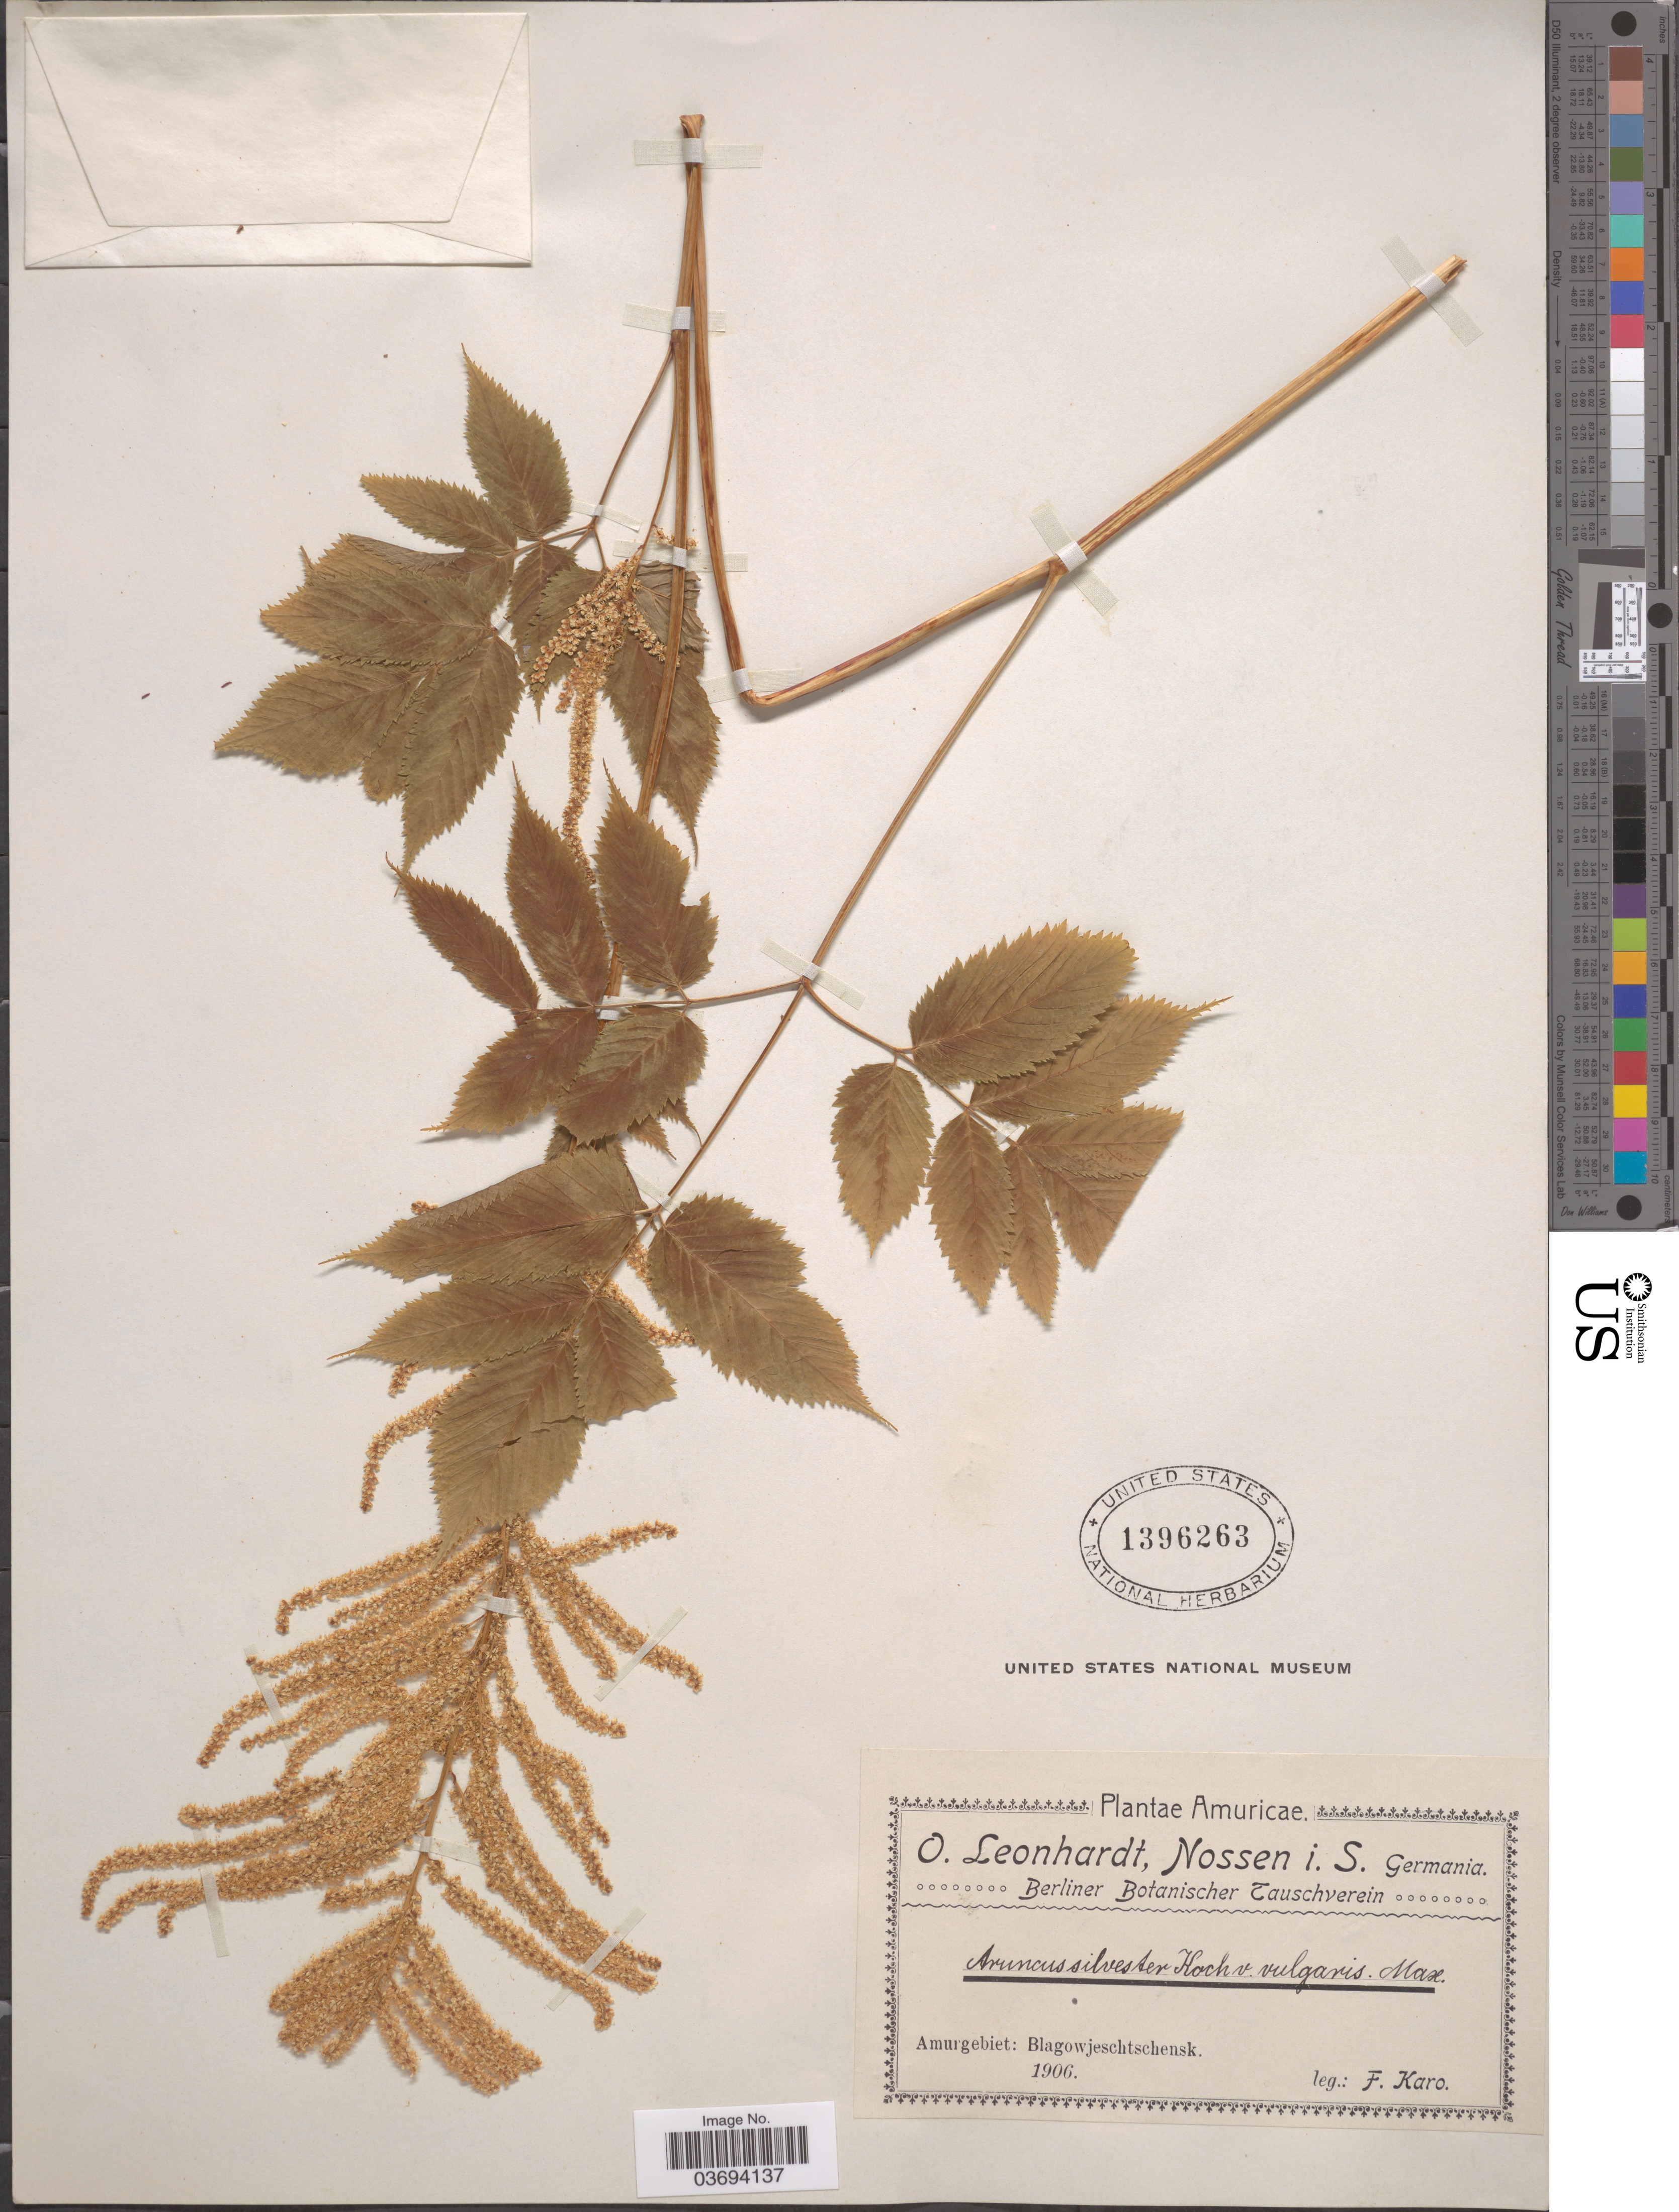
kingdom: Plantae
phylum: Tracheophyta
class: Magnoliopsida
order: Rosales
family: Rosaceae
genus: Aruncus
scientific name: Aruncus sylvester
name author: Kostel. ex Maxim.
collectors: F. Karo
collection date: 1906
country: Russian Federation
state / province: Amur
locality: Amuricae. Amurgebiet: Blagowjeschtschensk.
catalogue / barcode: US 1396263